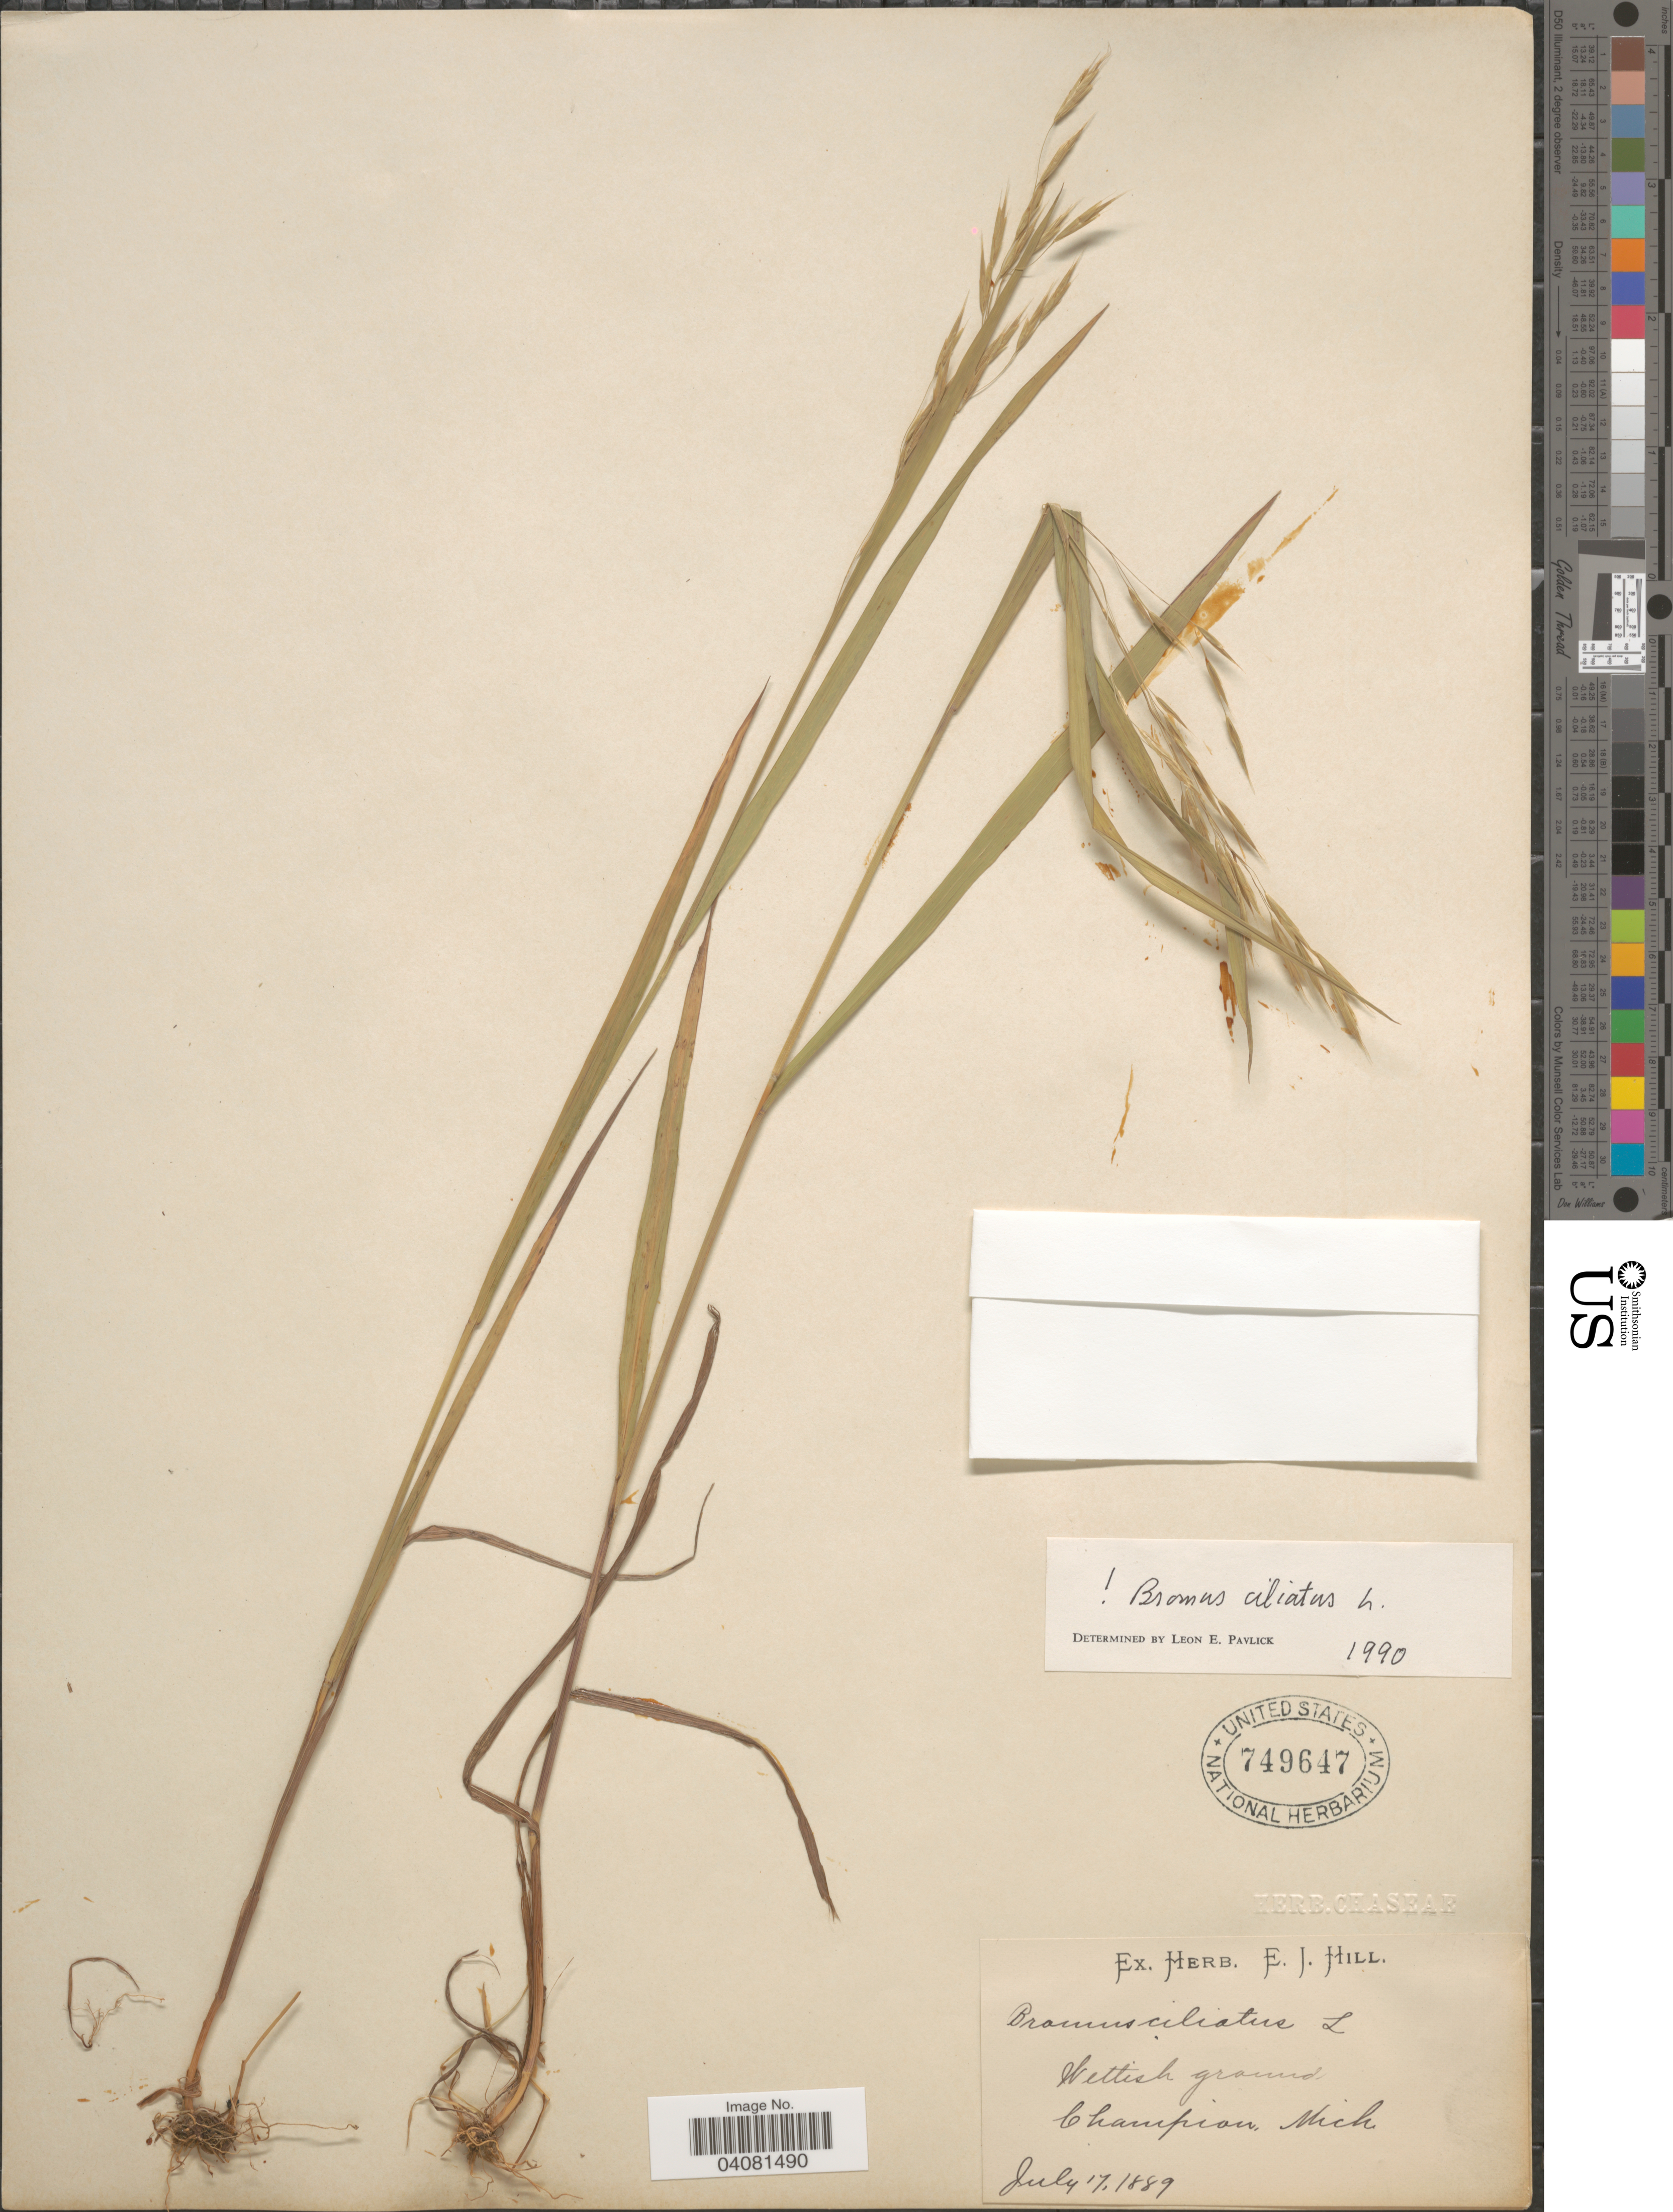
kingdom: Plantae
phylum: Tracheophyta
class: Liliopsida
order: Poales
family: Poaceae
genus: Bromus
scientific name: Bromus ciliatus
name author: L.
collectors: Ex herb. E. J. Hill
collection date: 1889-07-17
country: United States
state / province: Michigan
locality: Wettish ground, Champion.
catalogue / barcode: US 749647